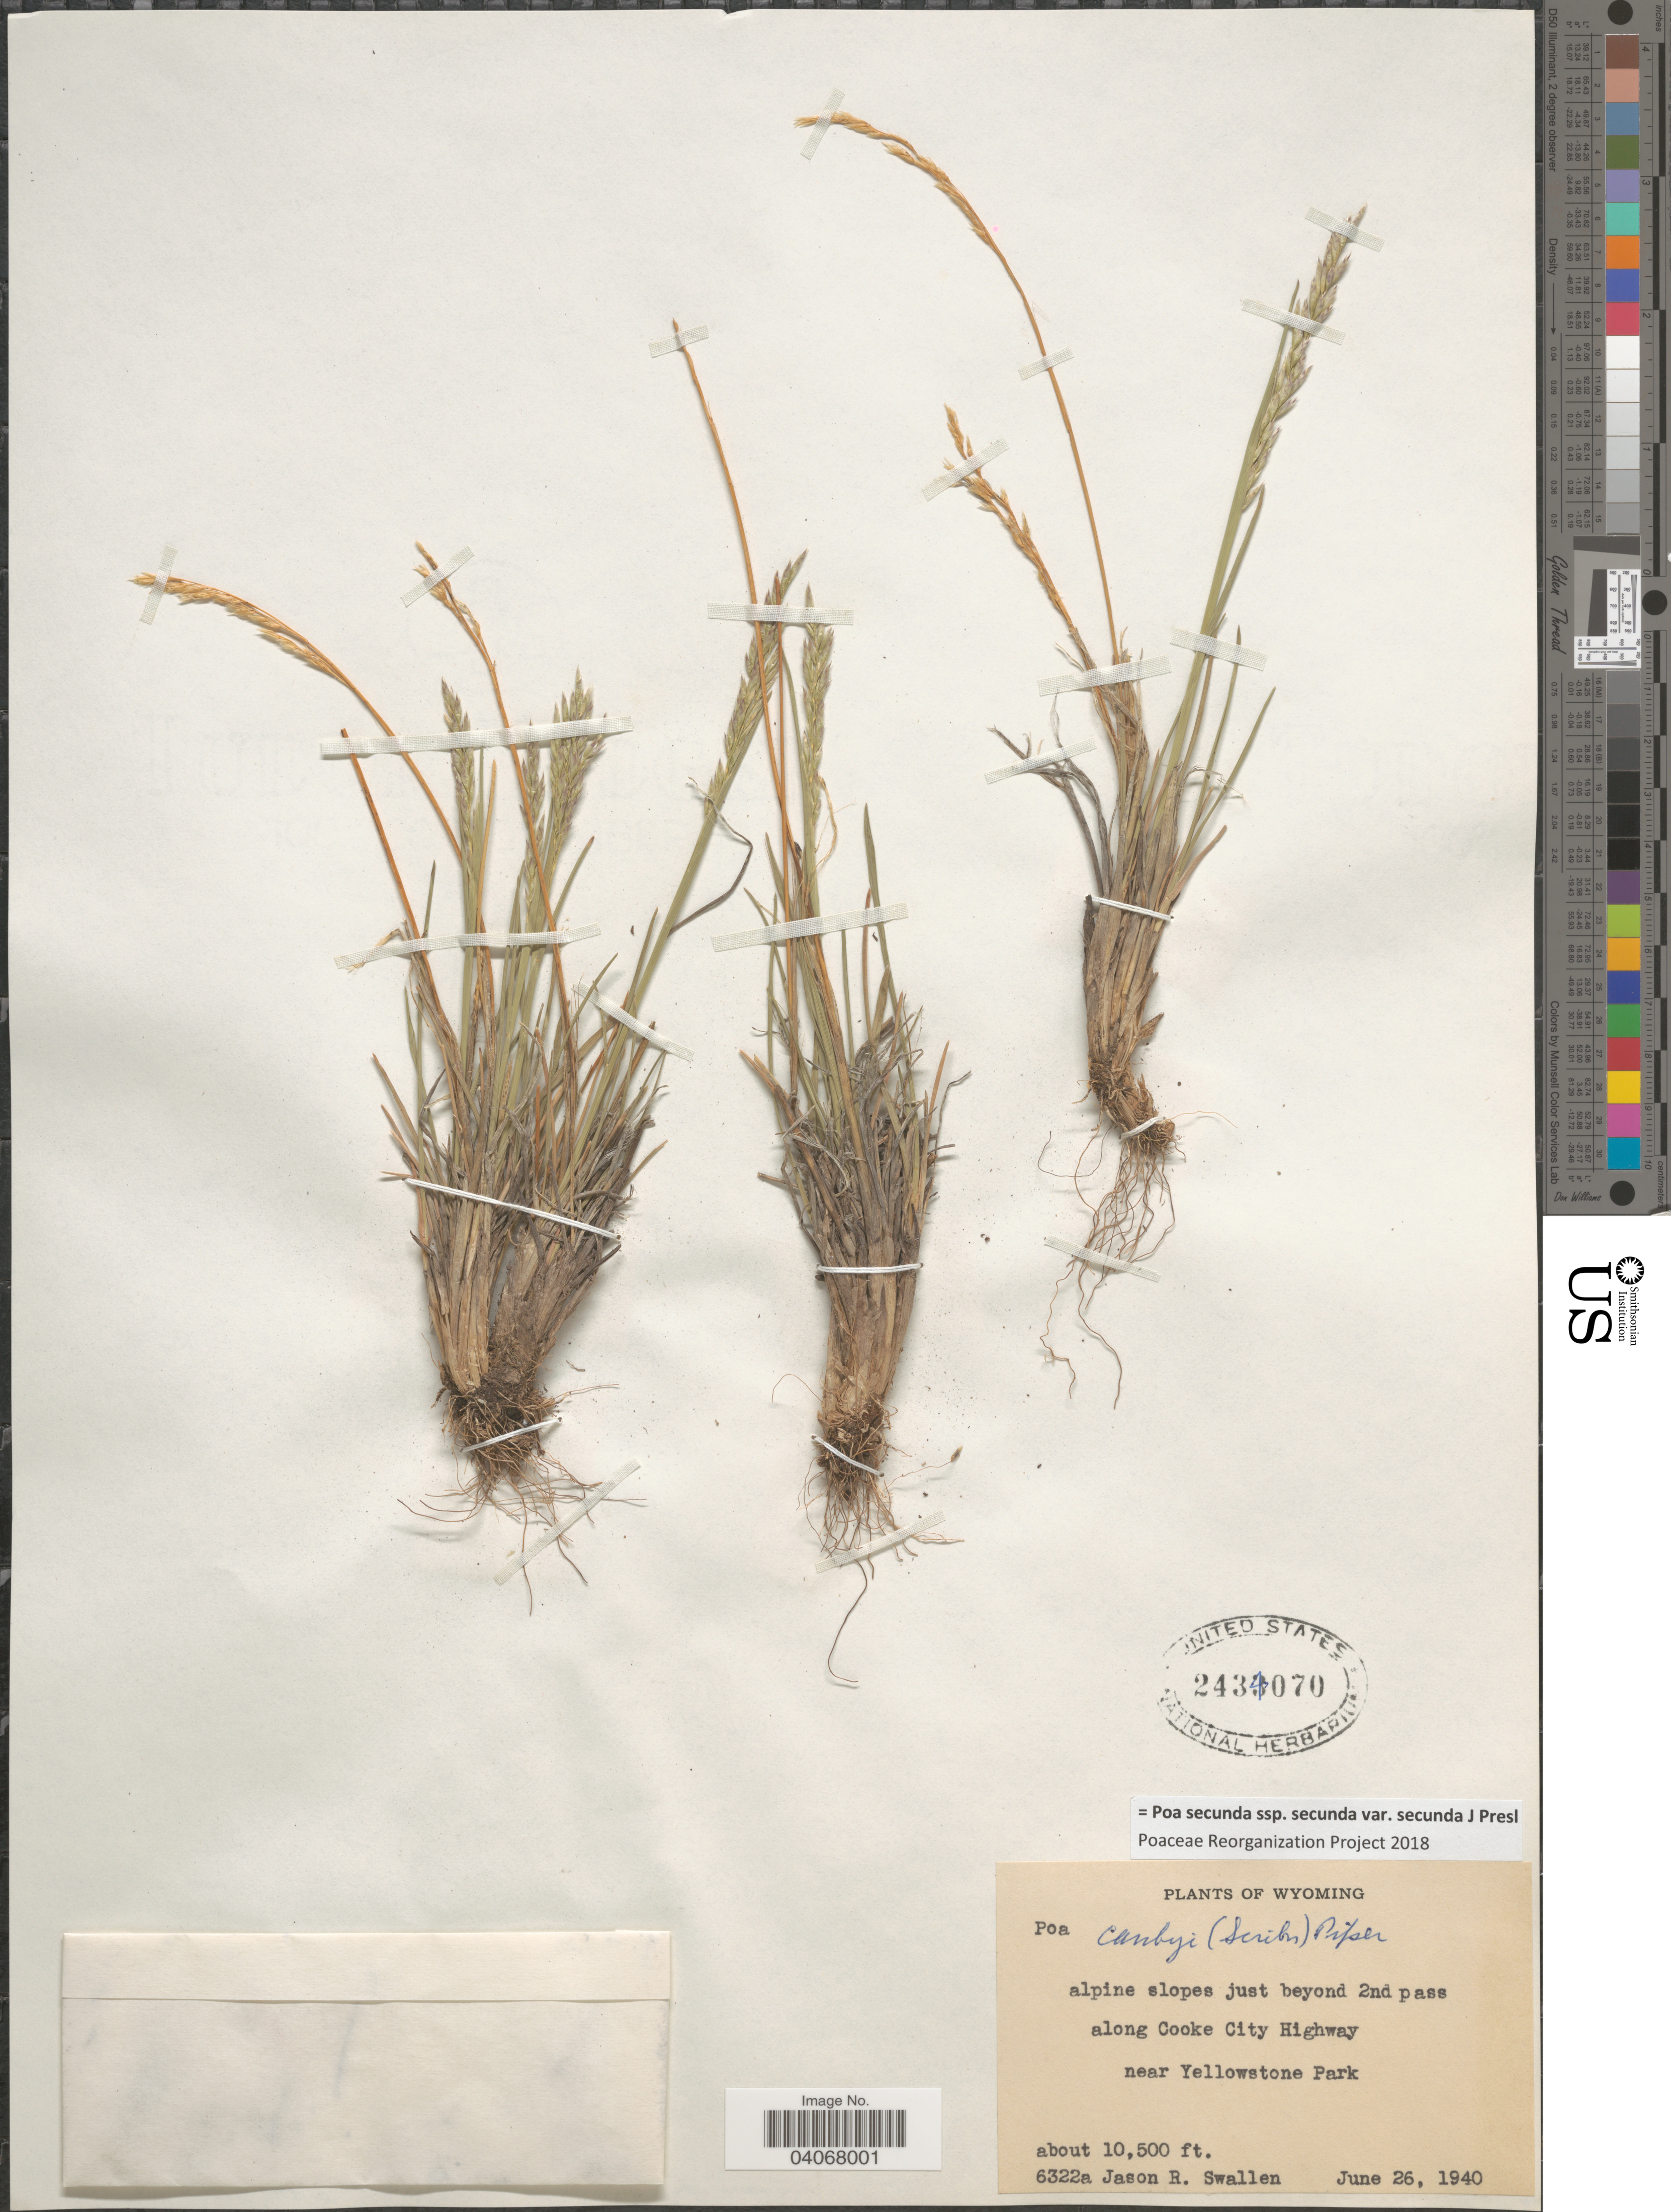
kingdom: Plantae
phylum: Tracheophyta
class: Liliopsida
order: Poales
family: Poaceae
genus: Poa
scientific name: Poa secunda subsp. secunda var. secunda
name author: J. Presl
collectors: J. R. Swallen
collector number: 6322a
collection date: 1940-06-26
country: United States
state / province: Wyoming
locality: Alpine slopes just beyond 2nd pass along Cooke City Highway near Yellowstone Park.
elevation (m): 3200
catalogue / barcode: US 2434070